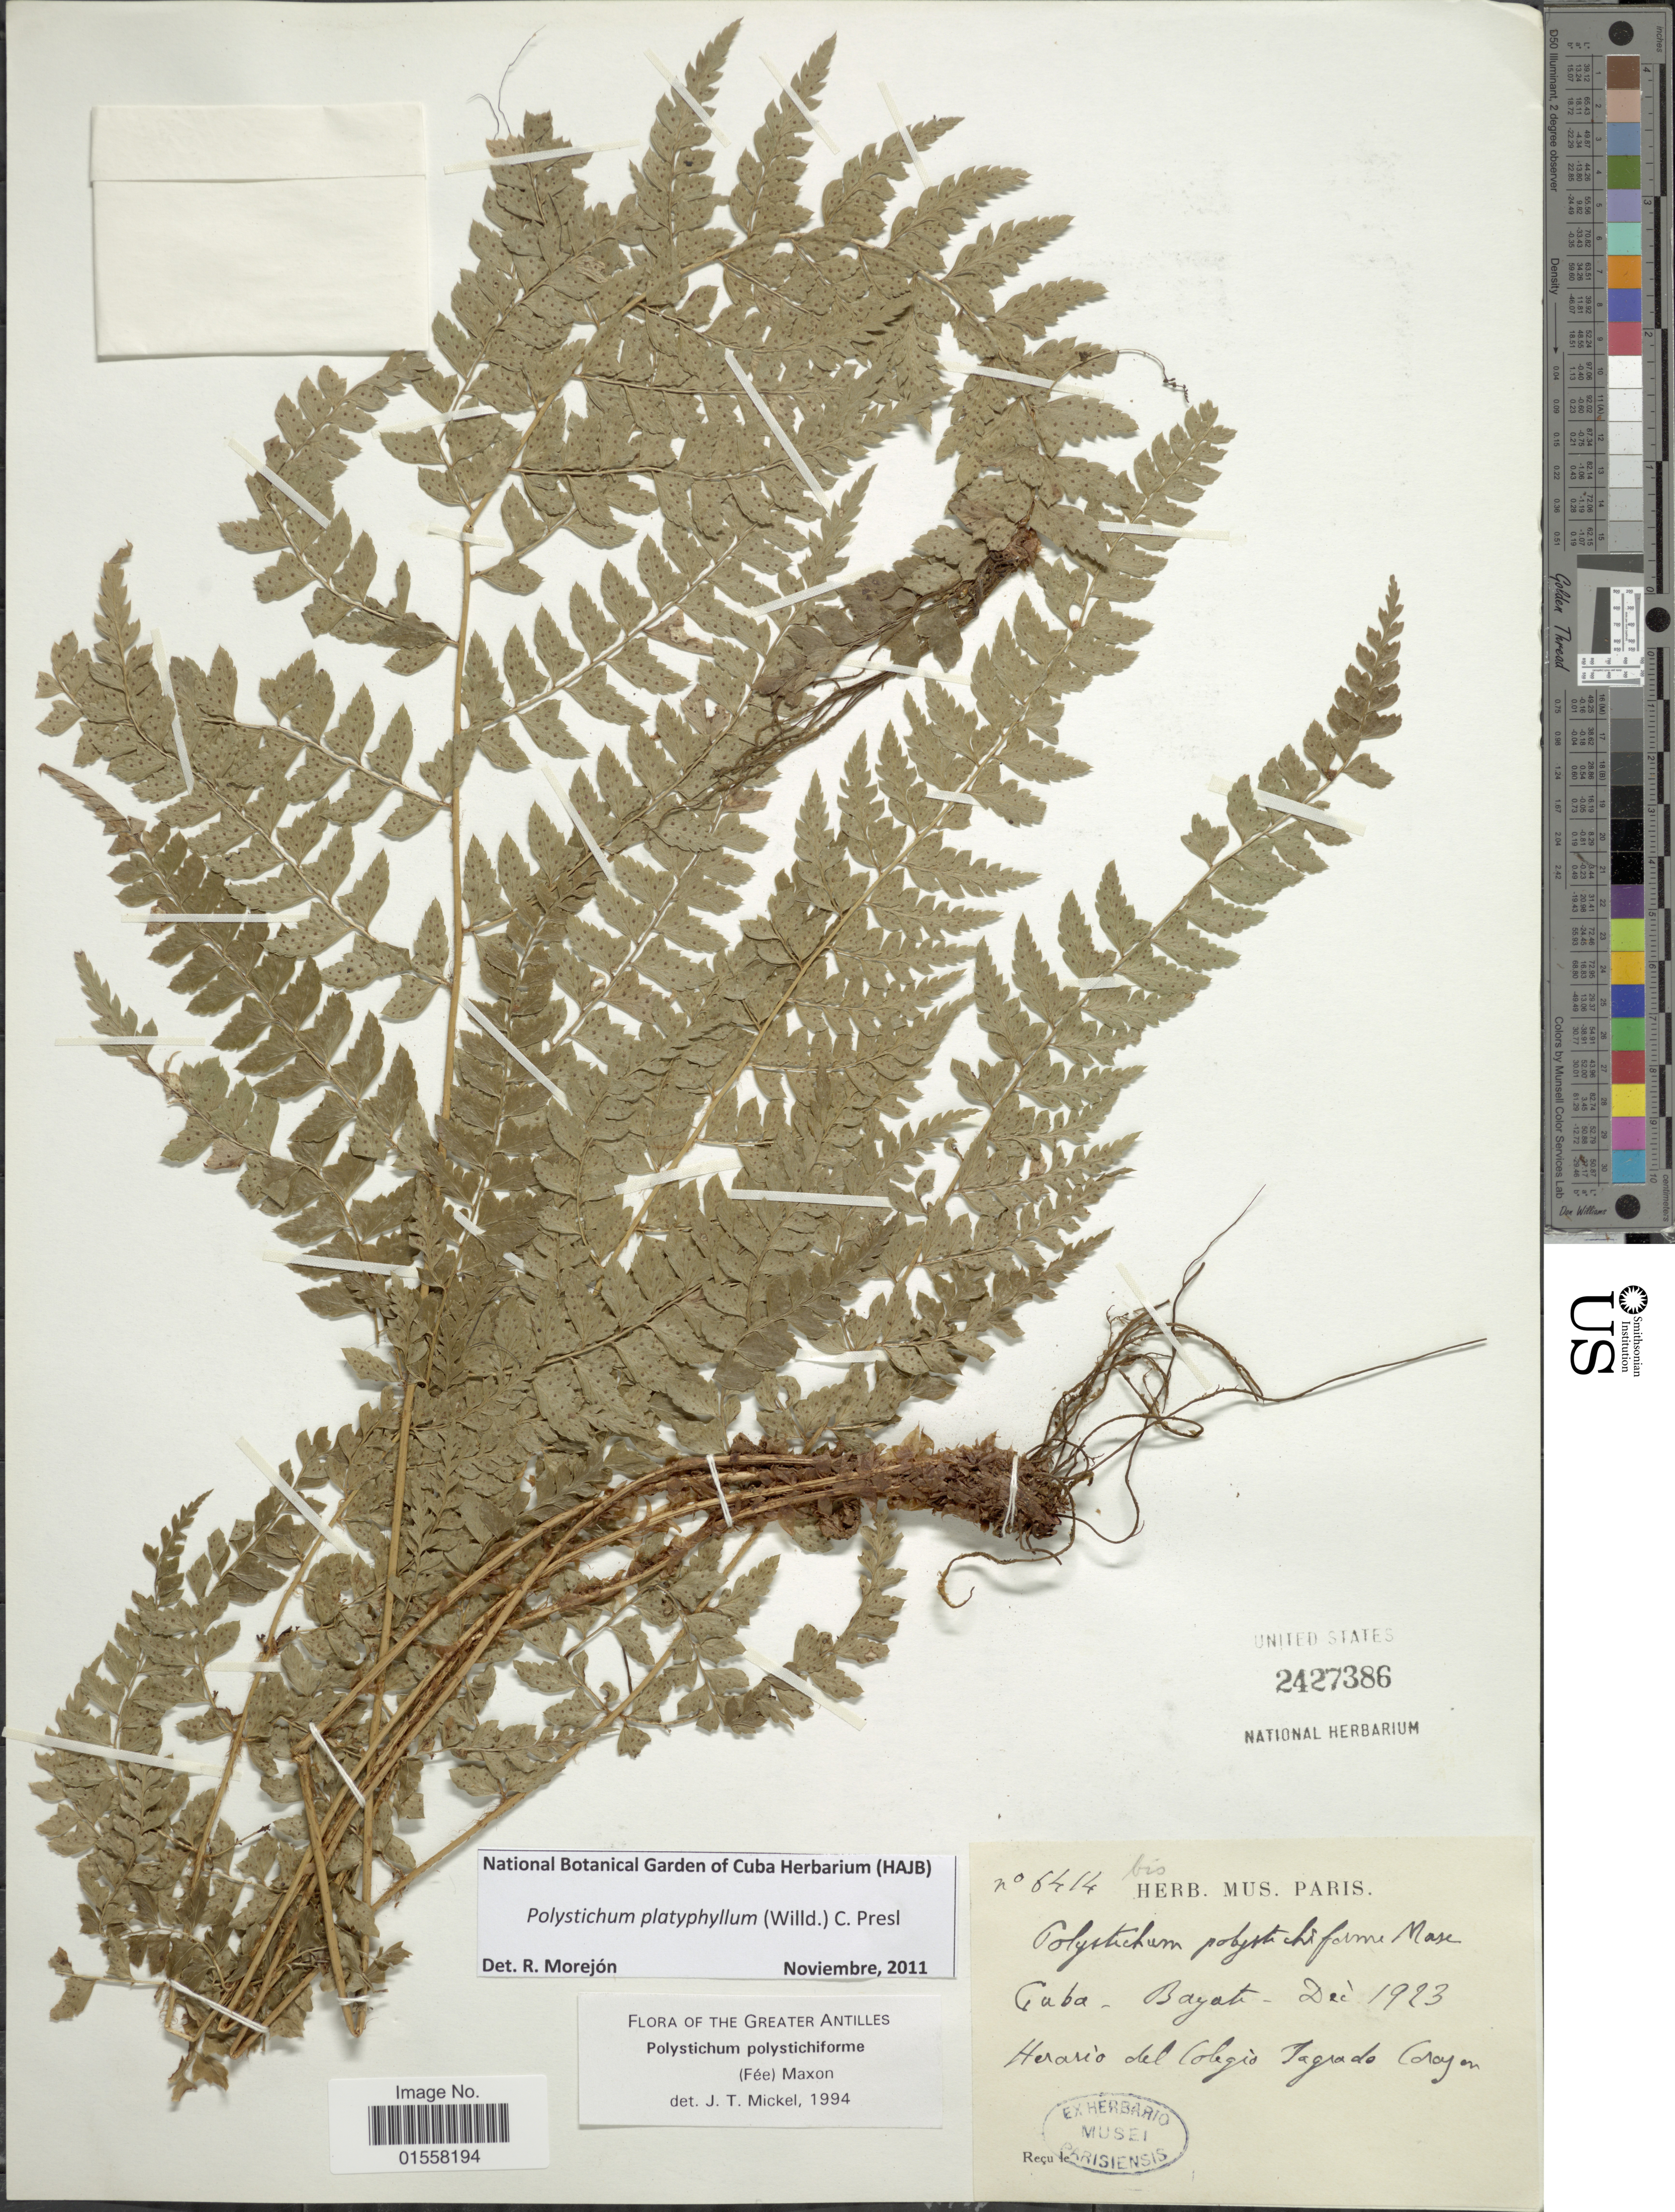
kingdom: Plantae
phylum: Tracheophyta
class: Polypodiopsida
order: Polypodiales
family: Dryopteridaceae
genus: Polystichum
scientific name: Polystichum platyphyllum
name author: (Willd.) C. Presl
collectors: ex herb. Mus. Paris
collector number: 6414bis*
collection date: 1923-12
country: Cuba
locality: Cuba-Bayate, Herario del Colegio Sagrado Corazon.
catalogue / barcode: US 2427386